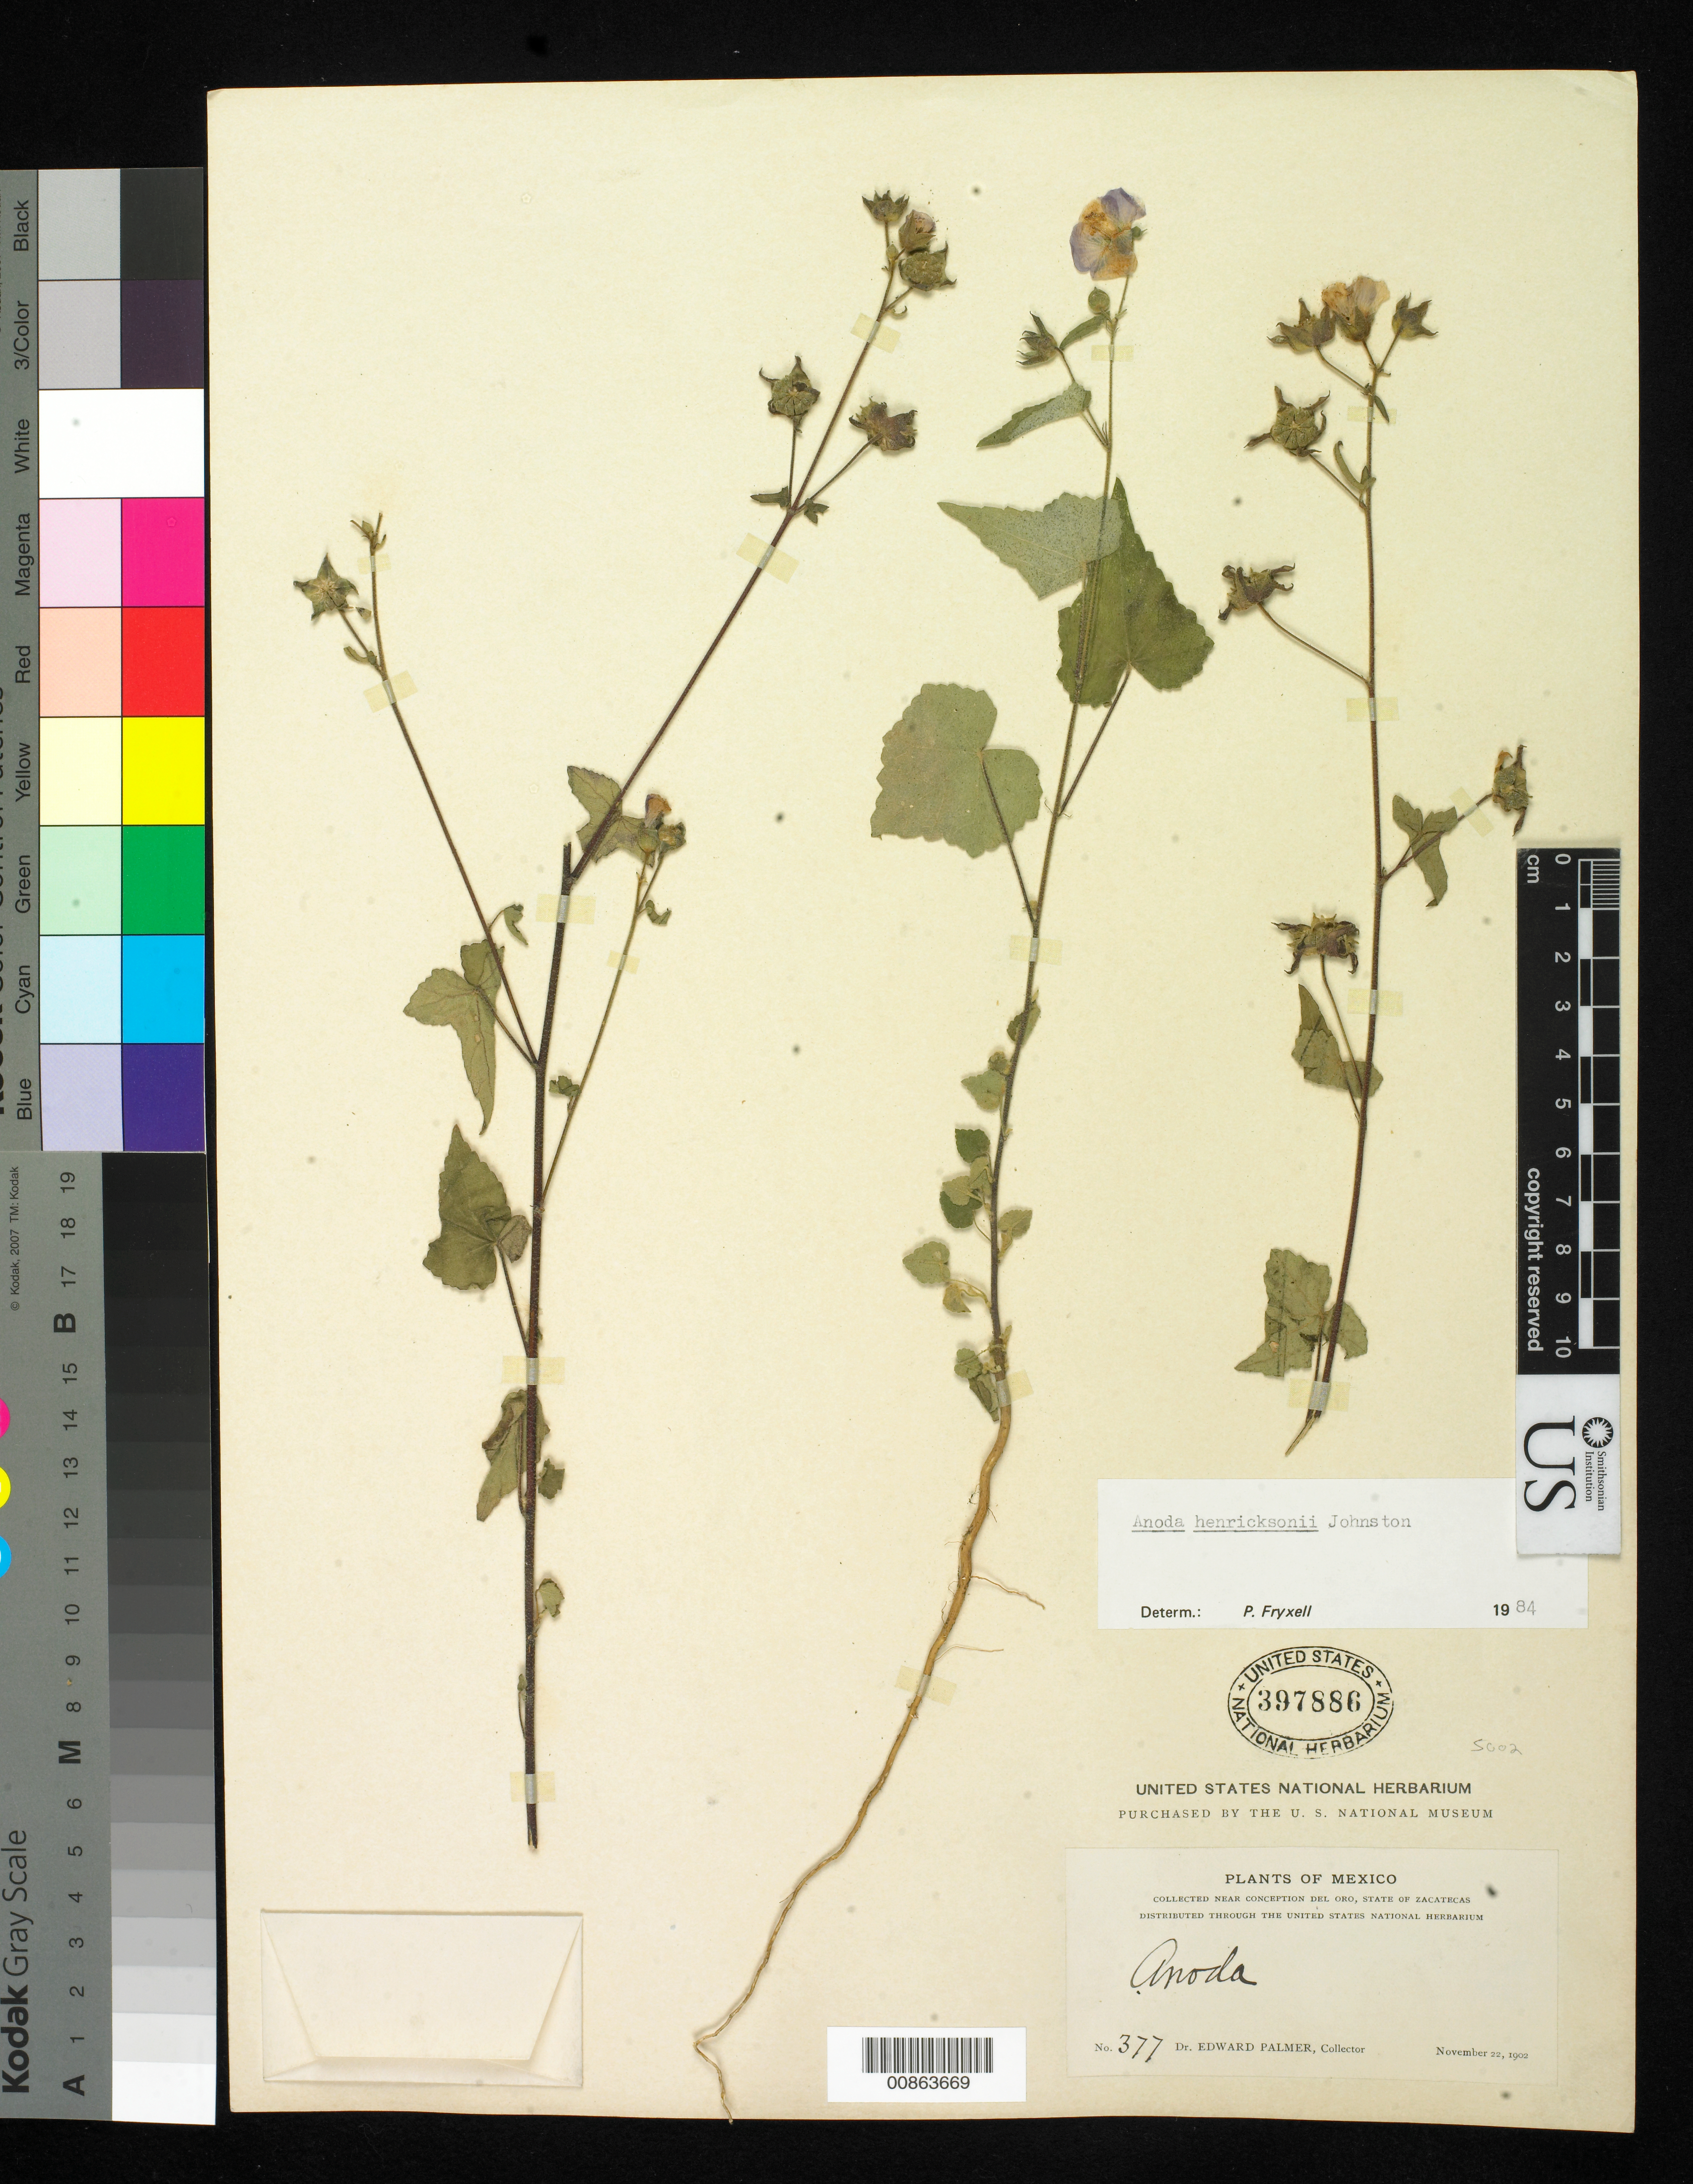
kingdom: Plantae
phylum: Tracheophyta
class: Magnoliopsida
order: Malvales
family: Malvaceae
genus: Anoda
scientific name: Anoda henricksonii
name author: M.C. Johnst.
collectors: E. Palmer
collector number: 377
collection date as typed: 22 Nov 1902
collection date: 1902-11-22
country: Mexico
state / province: Zacatecas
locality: Near Concepción del Oro, Zacatecas.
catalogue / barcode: US 397886